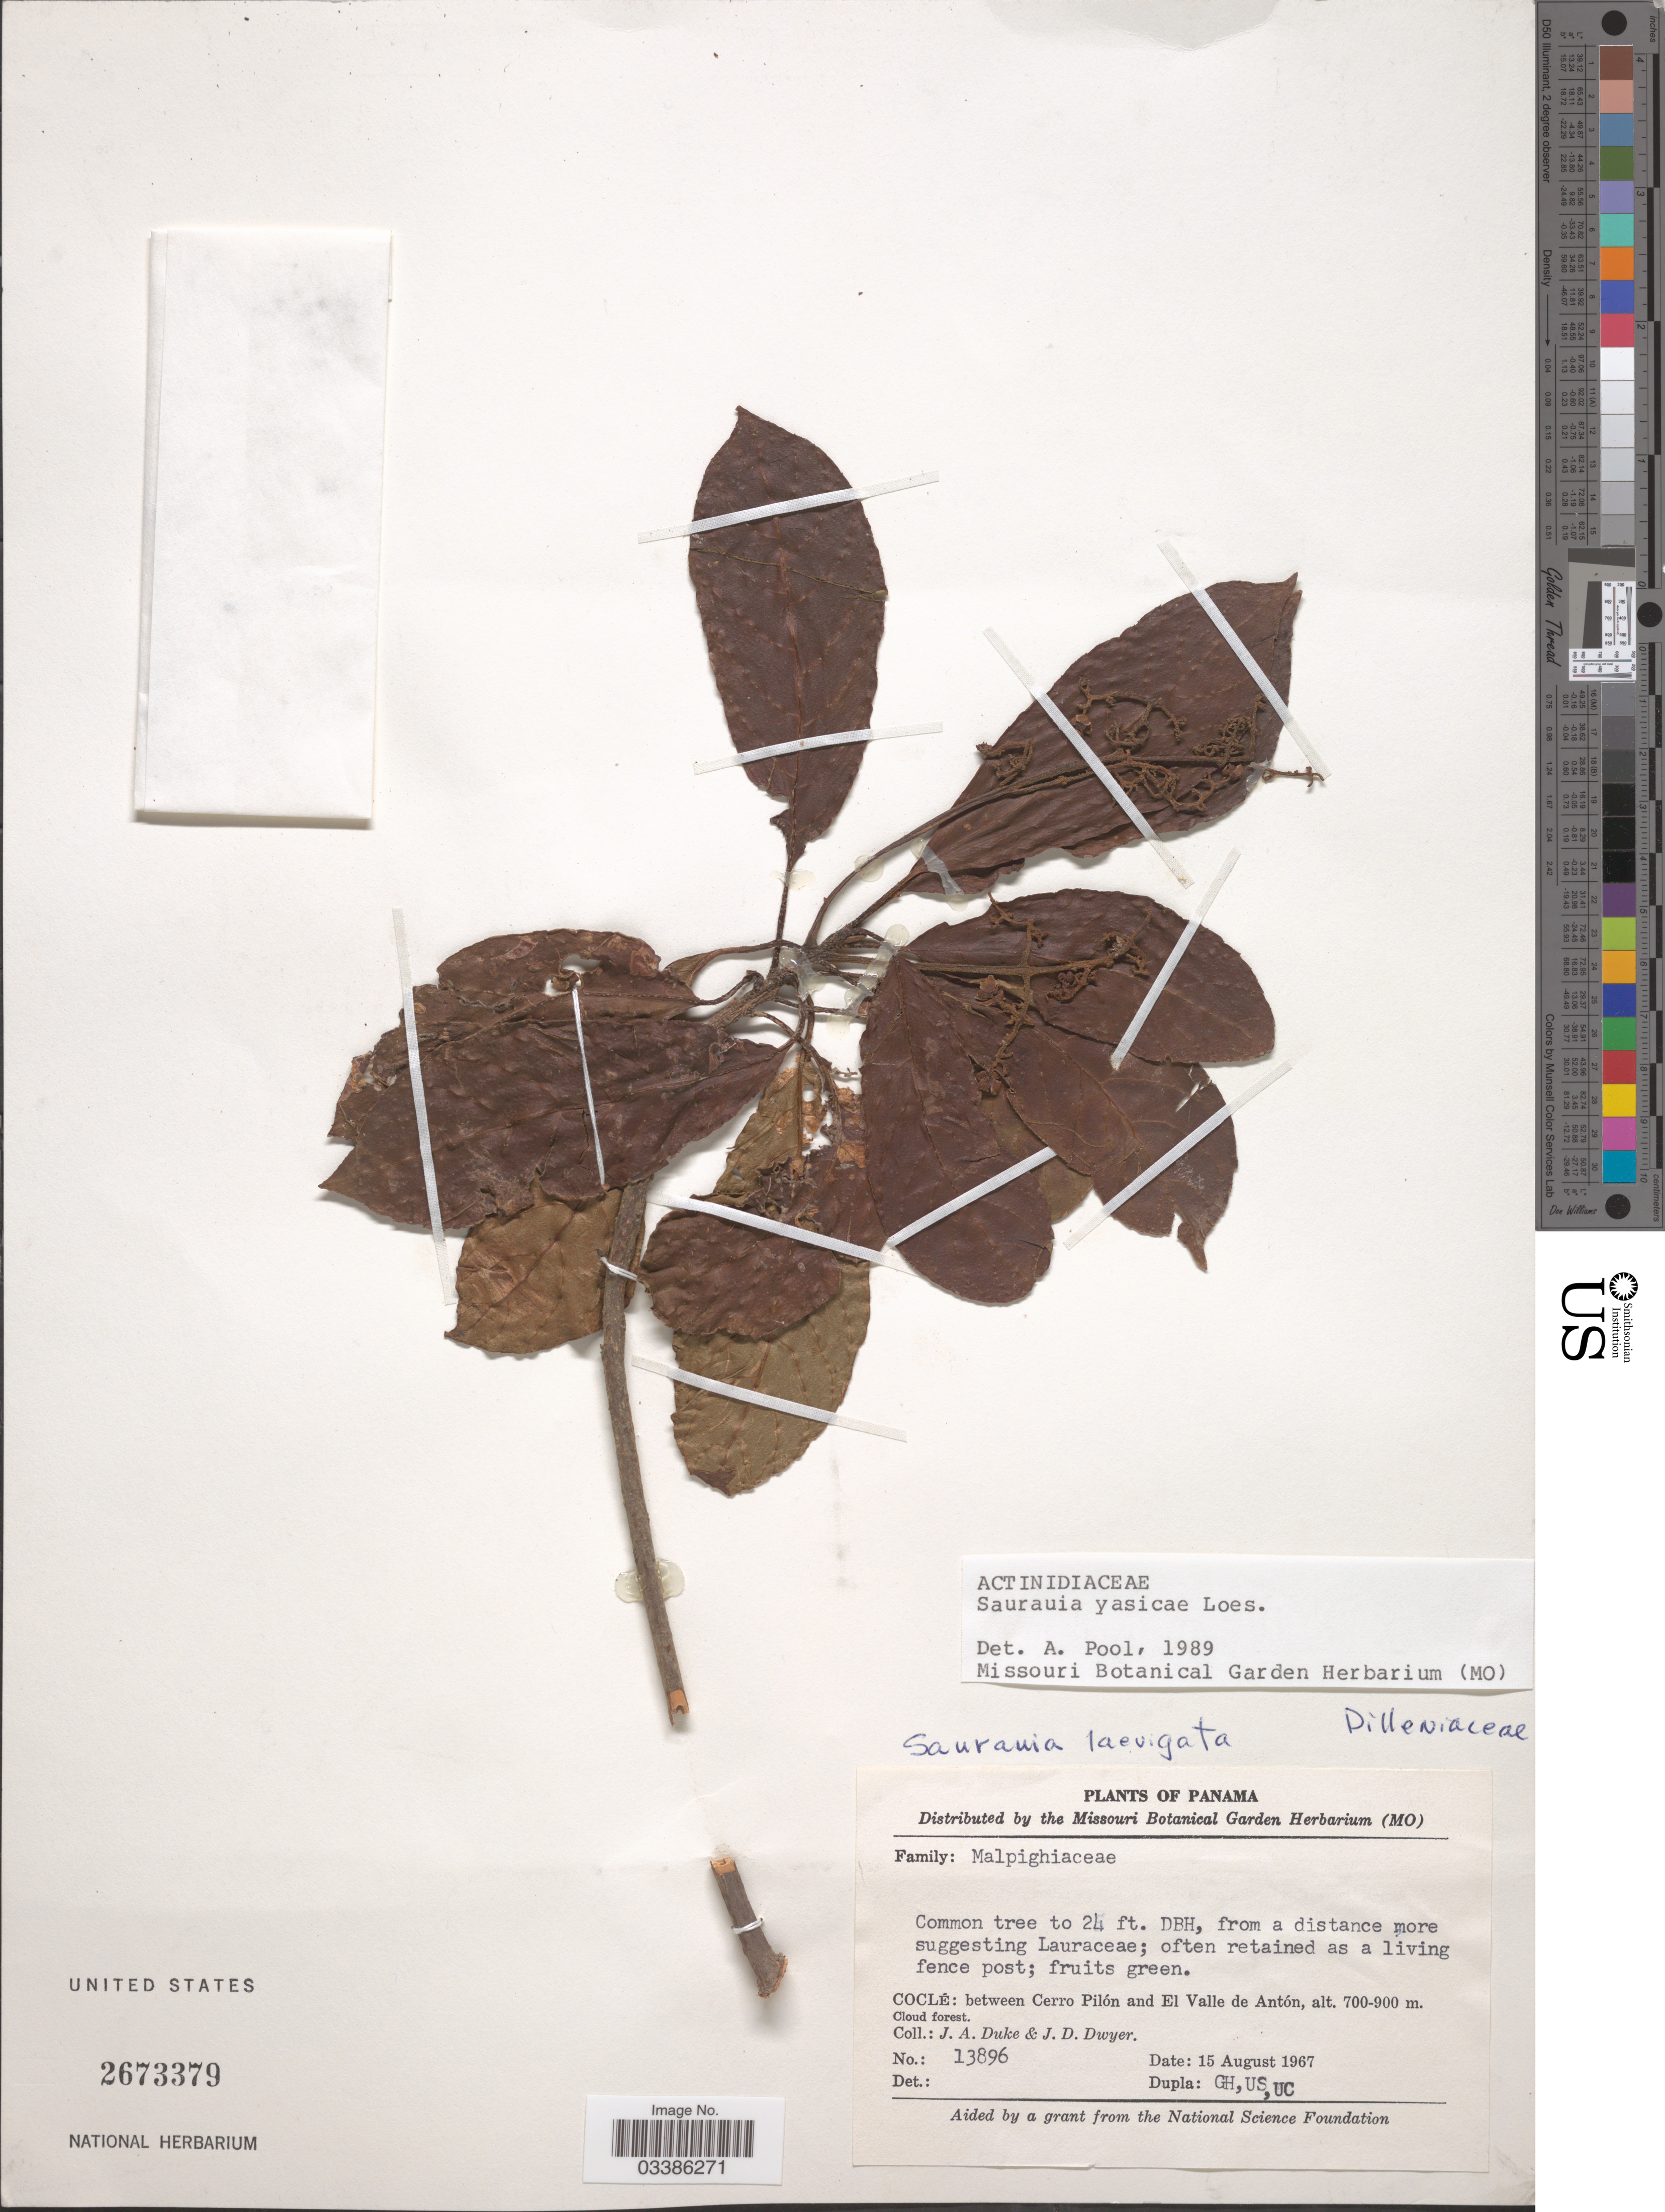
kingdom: Plantae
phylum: Tracheophyta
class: Magnoliopsida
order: Ericales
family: Actinidiaceae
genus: Saurauia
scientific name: Saurauia yasicae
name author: Loes.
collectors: J. A. Duke & J. D. Dwyer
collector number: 13896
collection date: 1967-08-15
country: Panama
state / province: Coclé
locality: Between Cerro Pilón and El Valle de Antón.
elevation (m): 700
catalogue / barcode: US 2673379